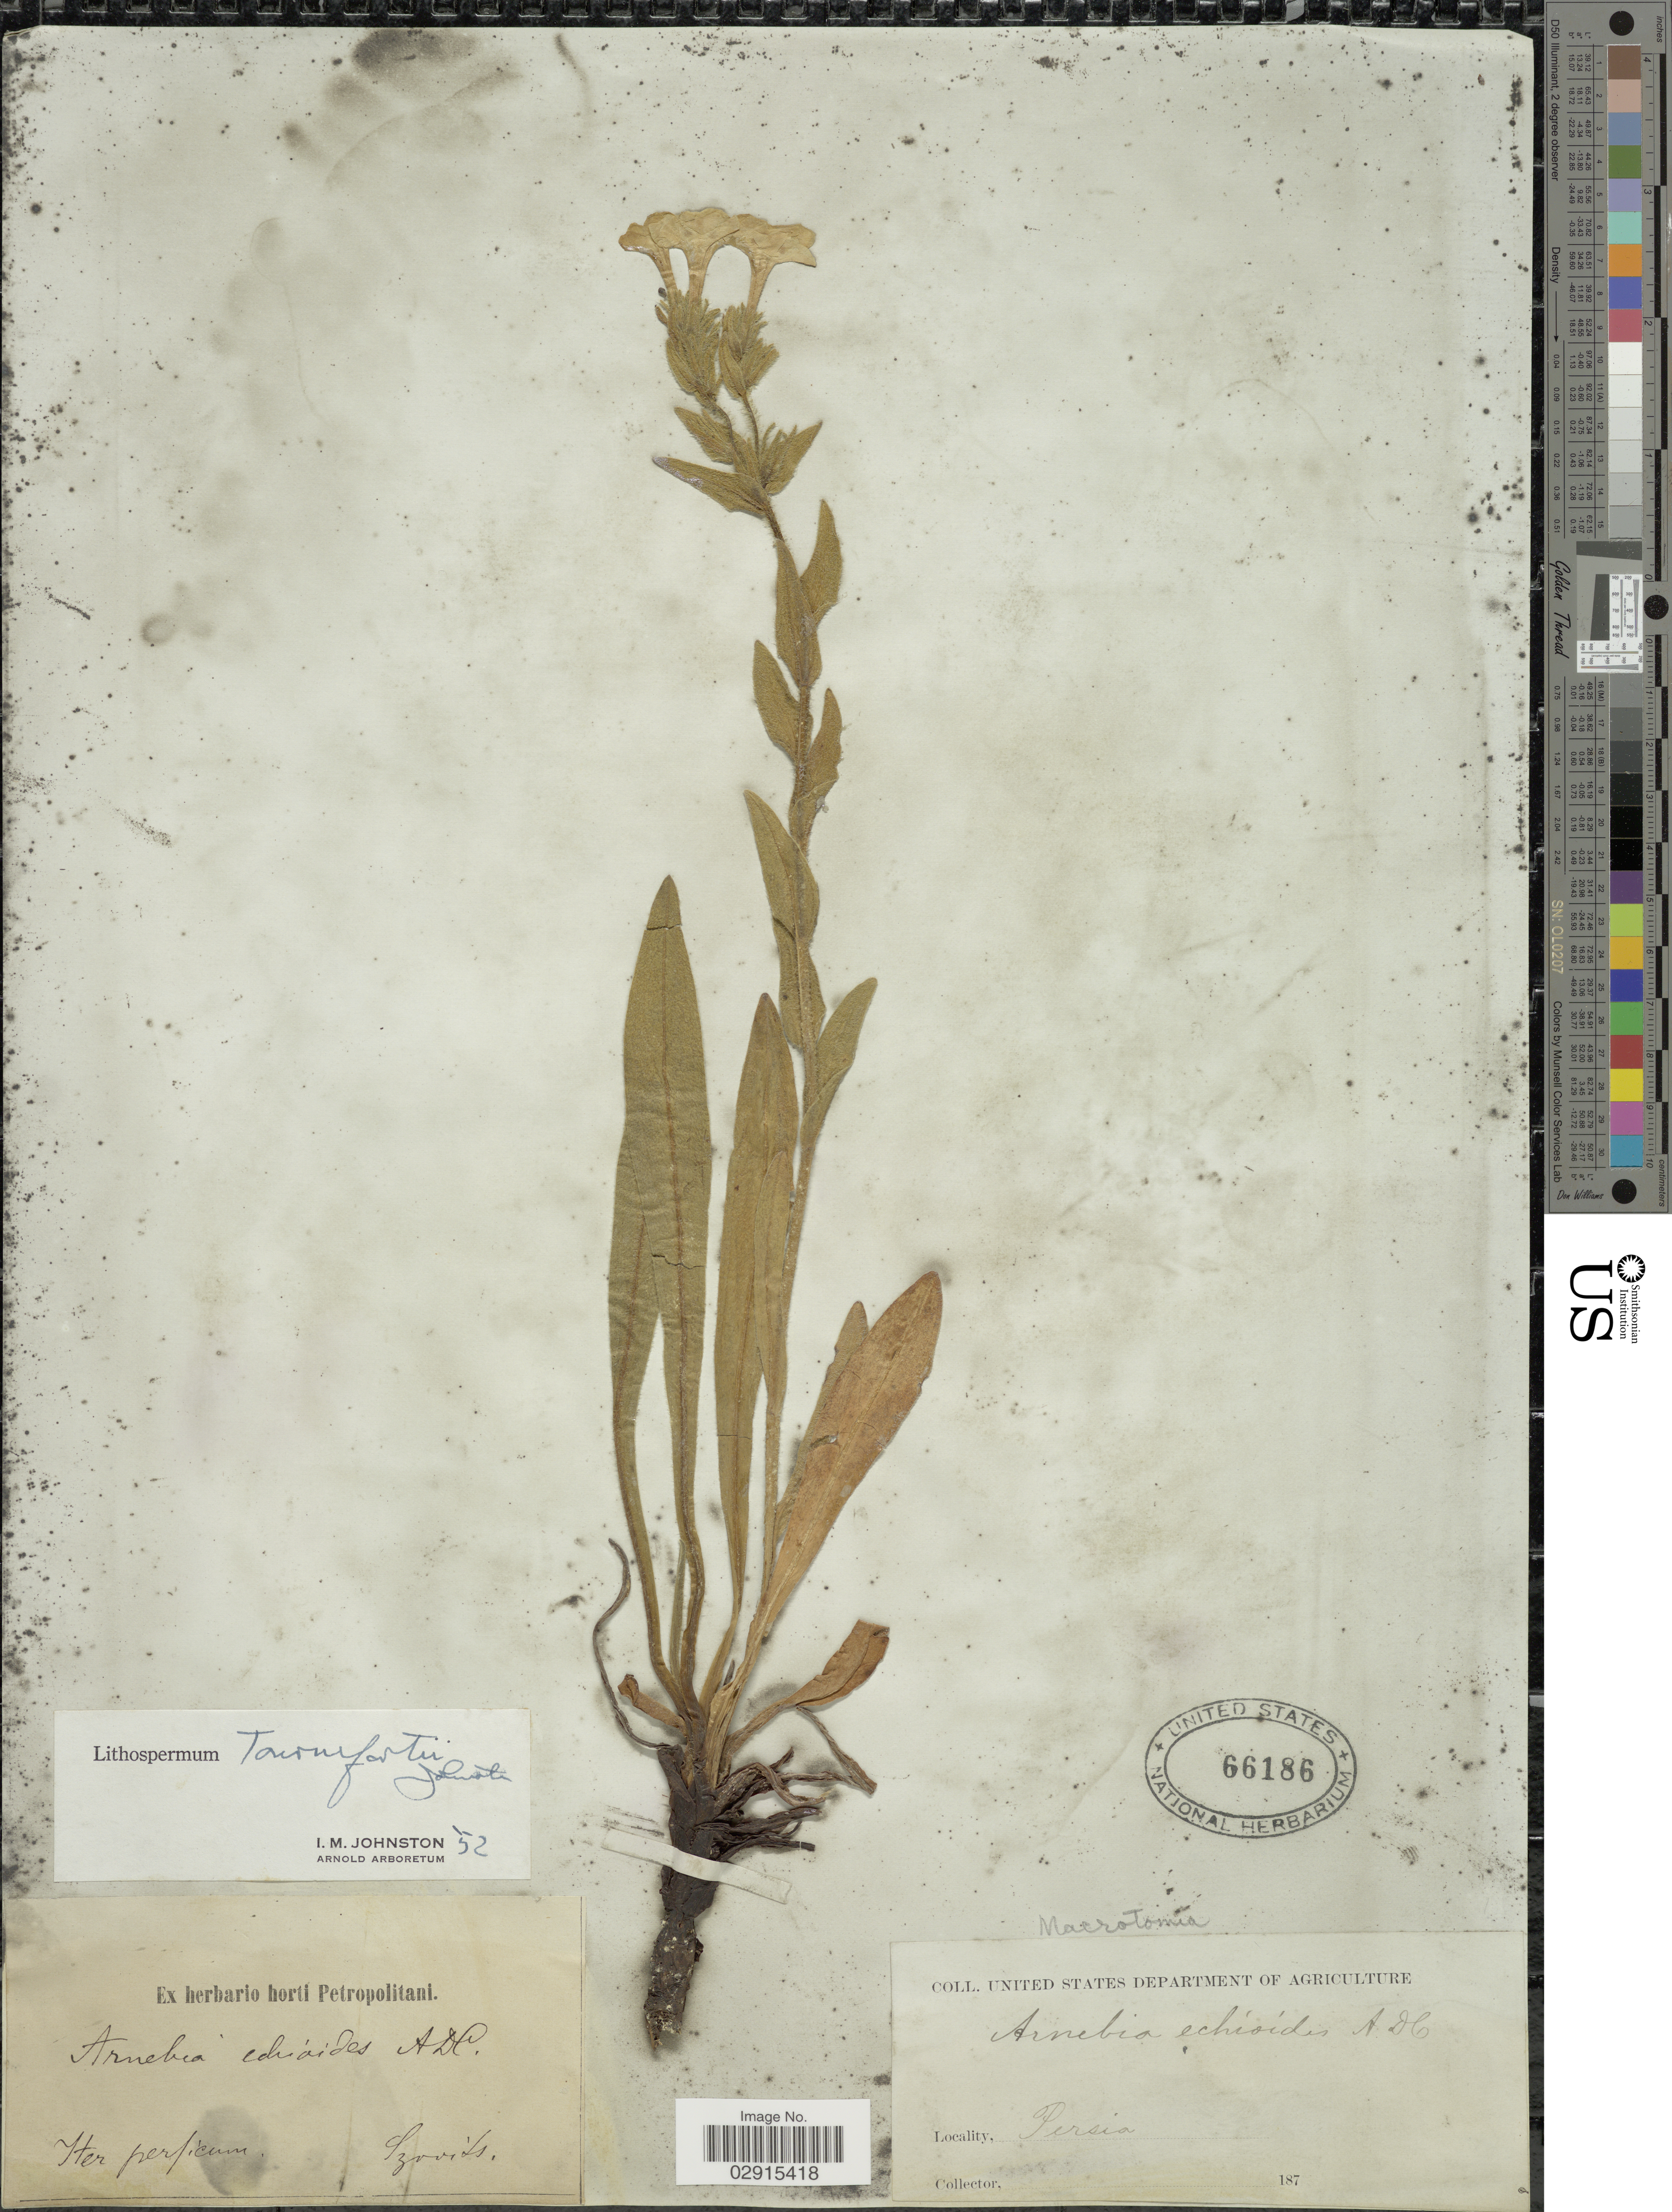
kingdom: Plantae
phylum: Tracheophyta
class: Magnoliopsida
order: Boraginales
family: Boraginaceae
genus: Lithospermum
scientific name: Lithospermum tournefortii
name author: I.M. Johnst.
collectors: Szovits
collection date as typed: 187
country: Iran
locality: Persia.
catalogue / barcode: US 66186